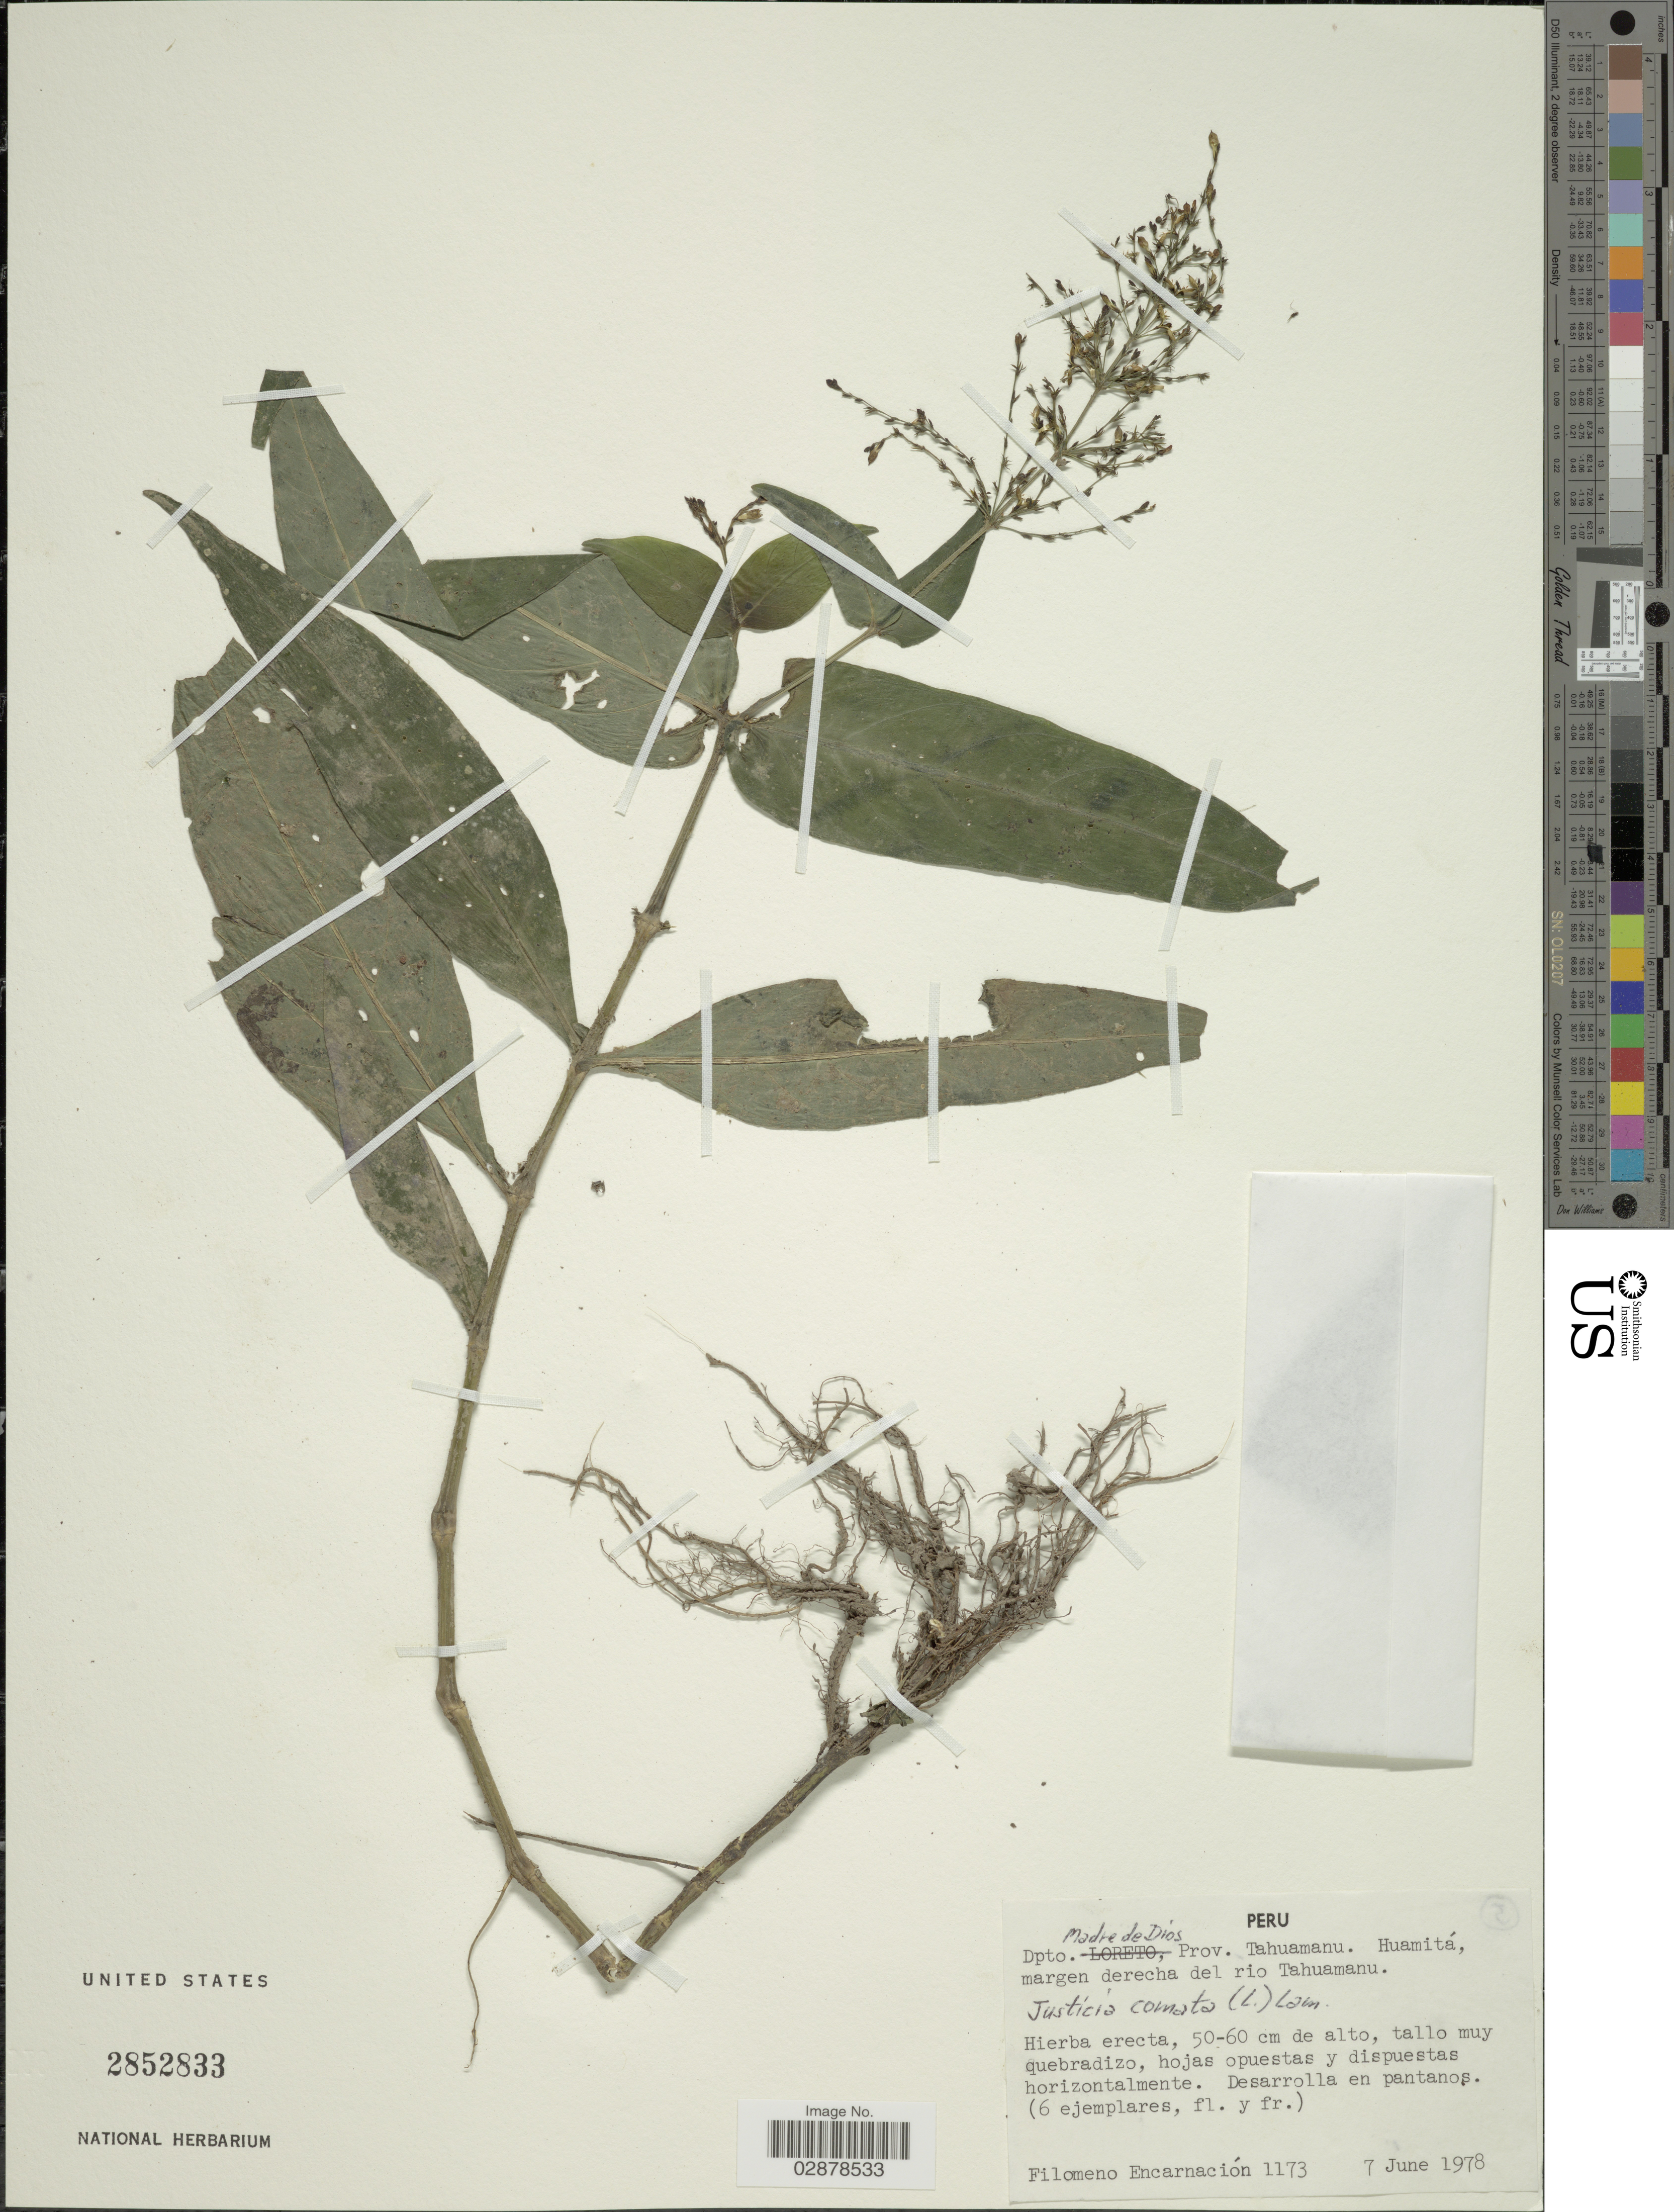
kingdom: Plantae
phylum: Tracheophyta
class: Magnoliopsida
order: Lamiales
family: Acanthaceae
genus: Justicia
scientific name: Justicia comata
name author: (L.) Lam.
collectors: F. Encarnación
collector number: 1173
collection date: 1978-06-07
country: Peru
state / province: Madre de Dios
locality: Dpto. Madre de Dios, Prov. Tahuamanu. Huamitá, margen derecha del rio Tahuamanu.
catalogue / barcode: US 2852833